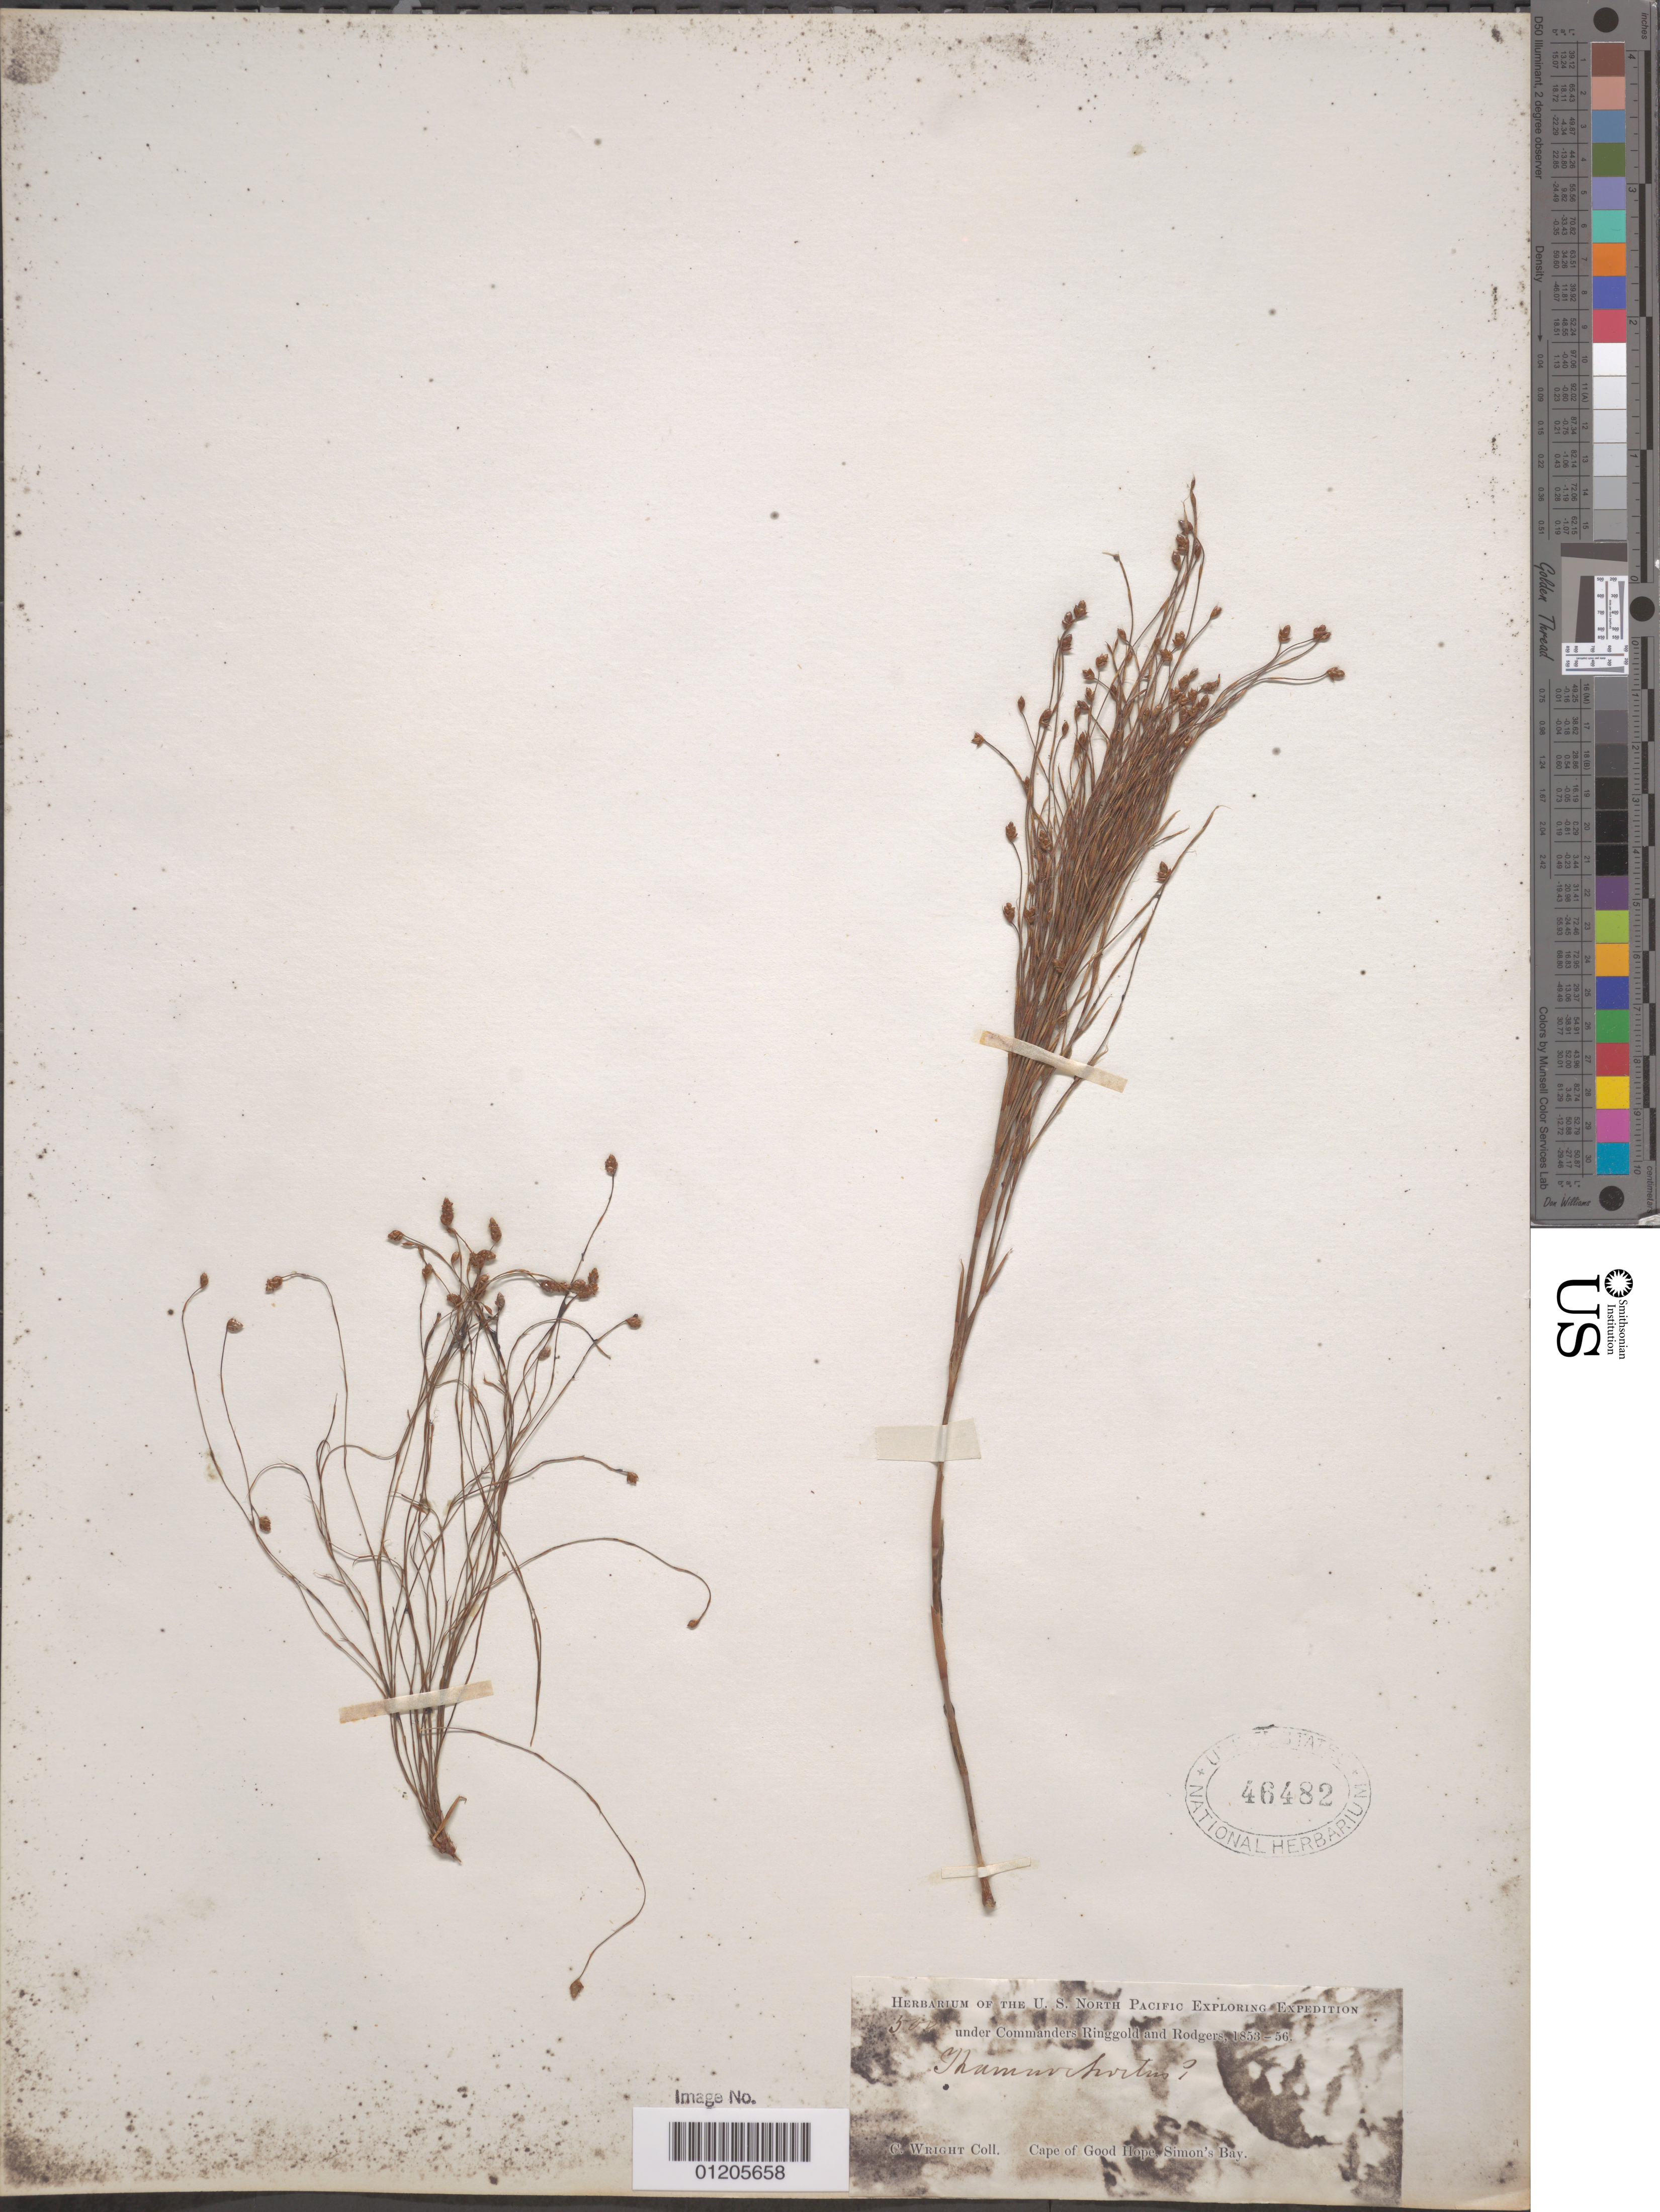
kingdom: Plantae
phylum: Tracheophyta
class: Liliopsida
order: Poales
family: Restionaceae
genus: Thamnochortus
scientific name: Thamnochortus sp.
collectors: C. Wright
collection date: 1853/1856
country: South Africa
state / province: Western Cape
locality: Cape of Good Hope, Simon's Bay.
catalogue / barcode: US 46482